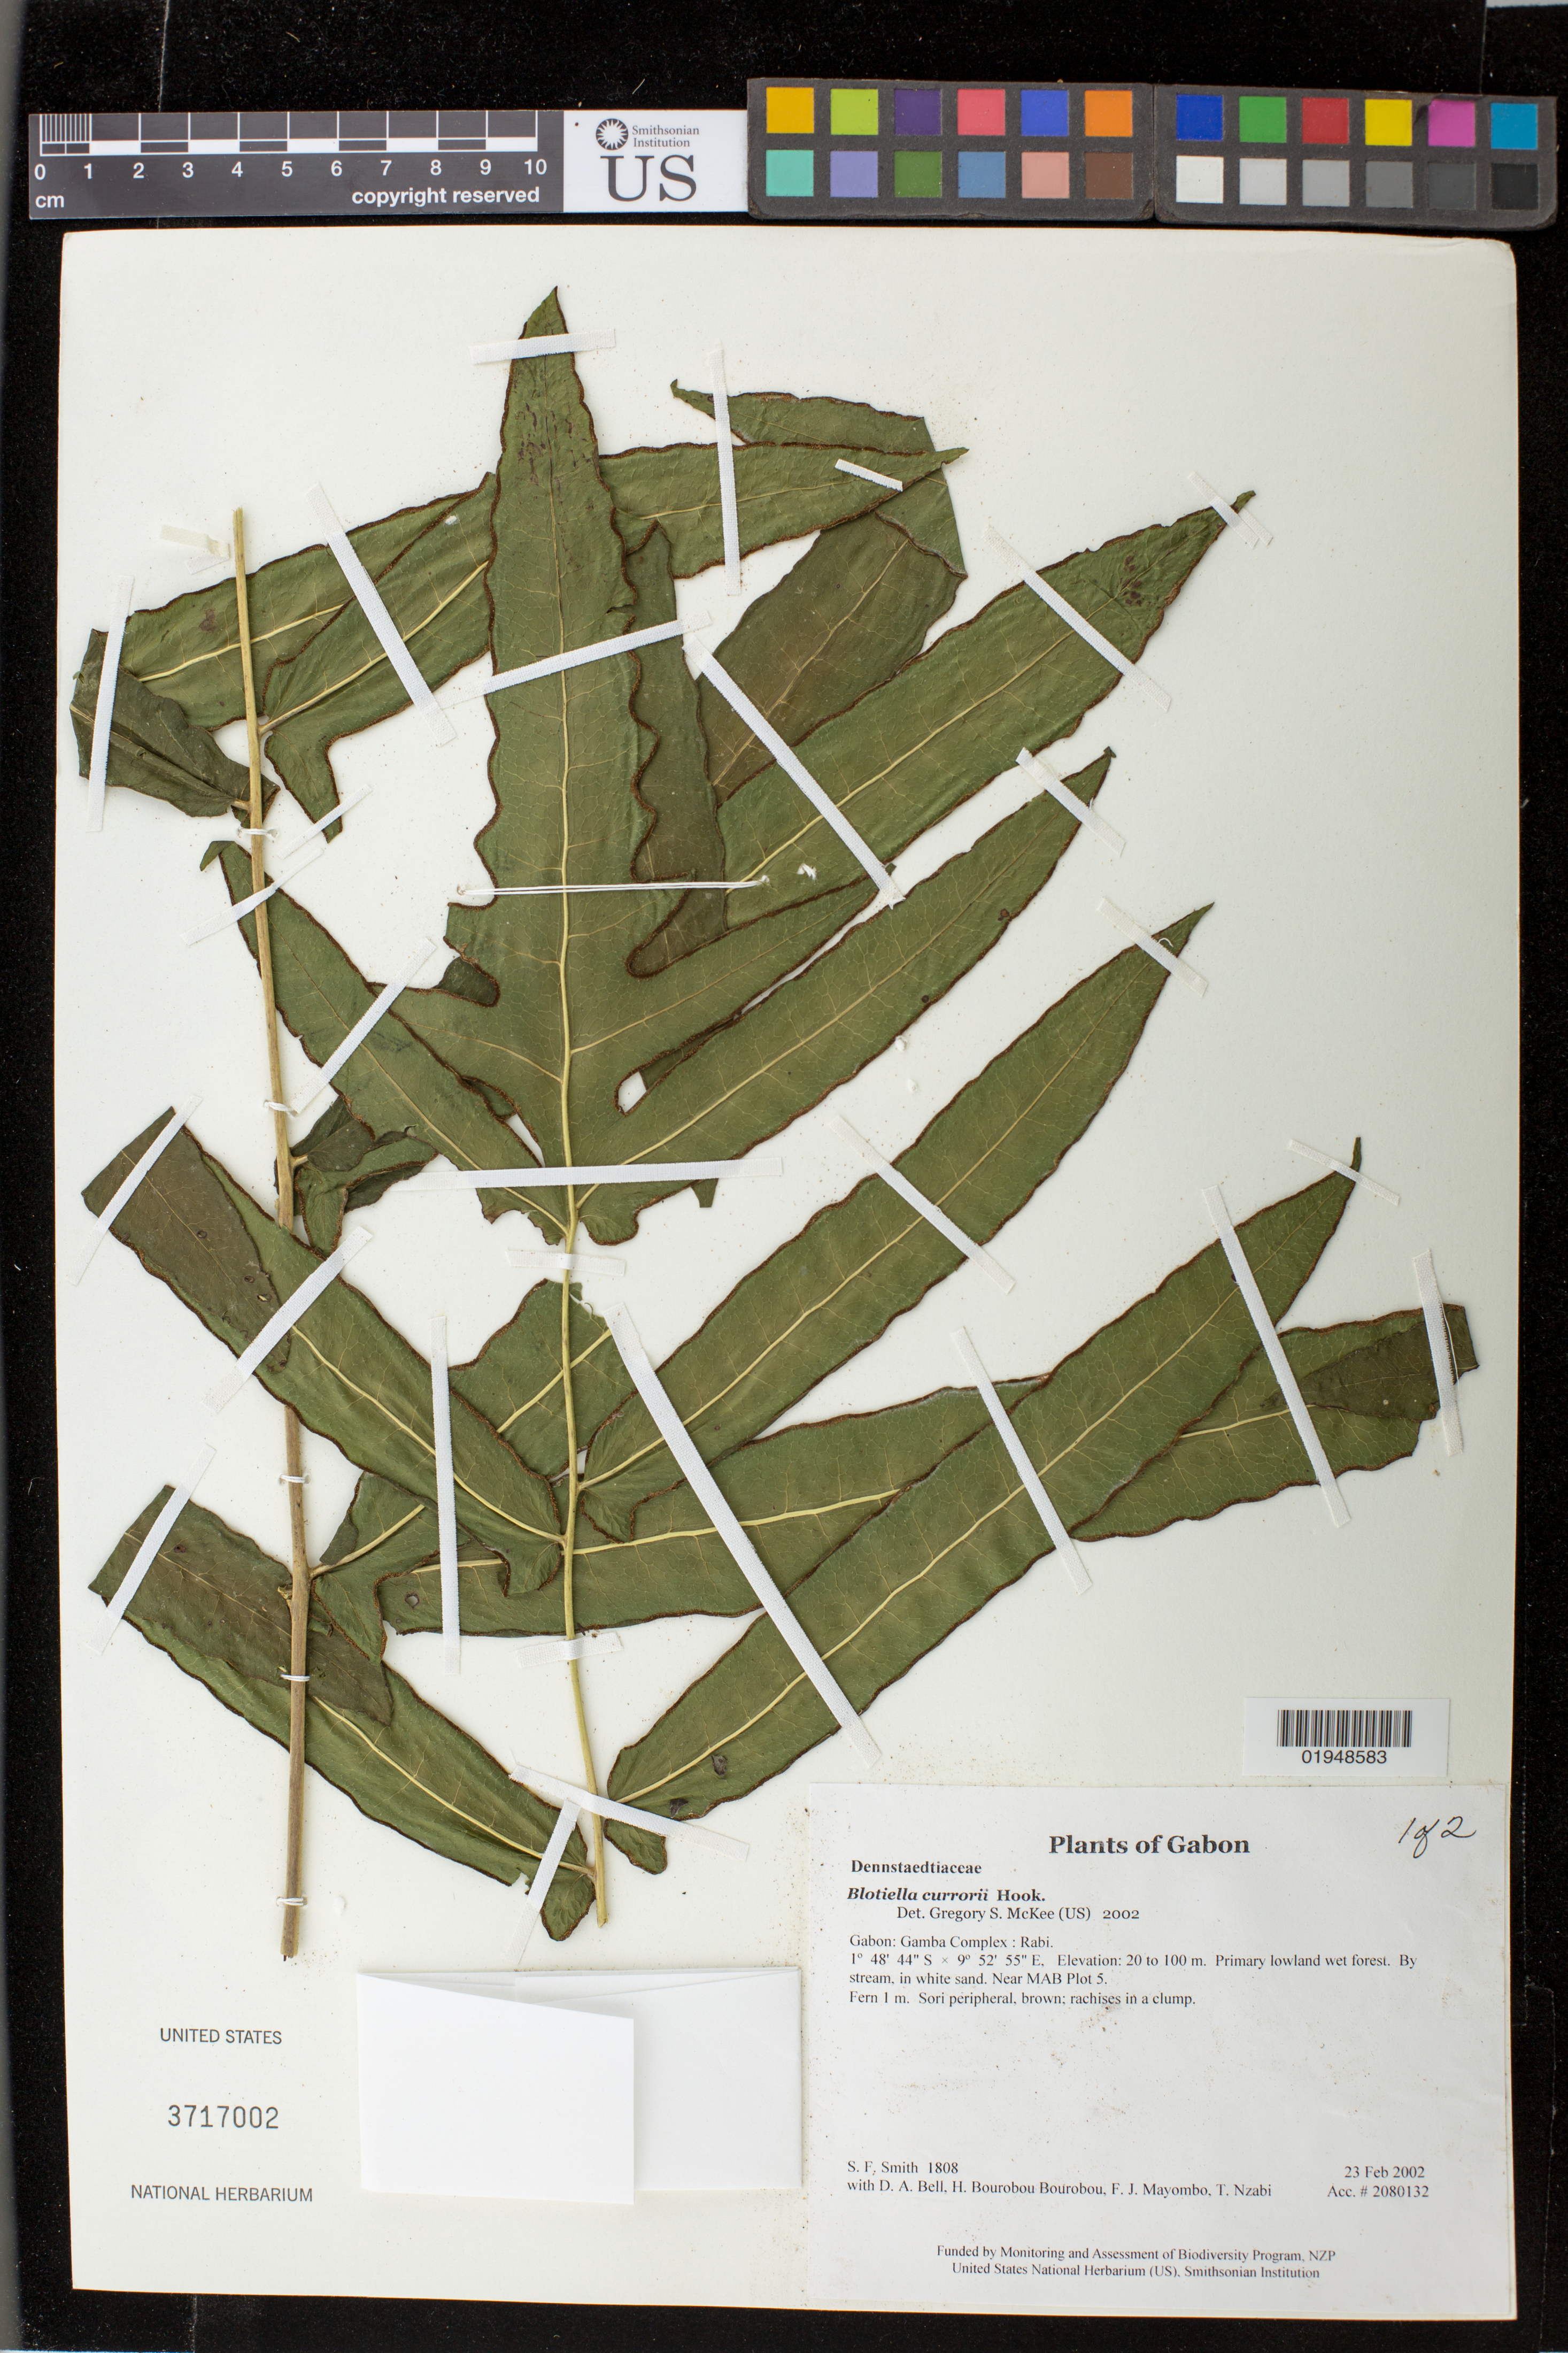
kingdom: Plantae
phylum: Tracheophyta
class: Polypodiopsida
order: Polypodiales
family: Dennstaedtiaceae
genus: Blotiella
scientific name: Blotiella currorii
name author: Hook.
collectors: S.F. Smith, D. A. Bell, H. Bourobou Bourobou & F. J. Mayombo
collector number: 1808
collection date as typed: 23 Feb 2002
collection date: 2002-02-23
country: Gabon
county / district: Gamba Complex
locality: Rabi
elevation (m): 20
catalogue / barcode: US 3717002